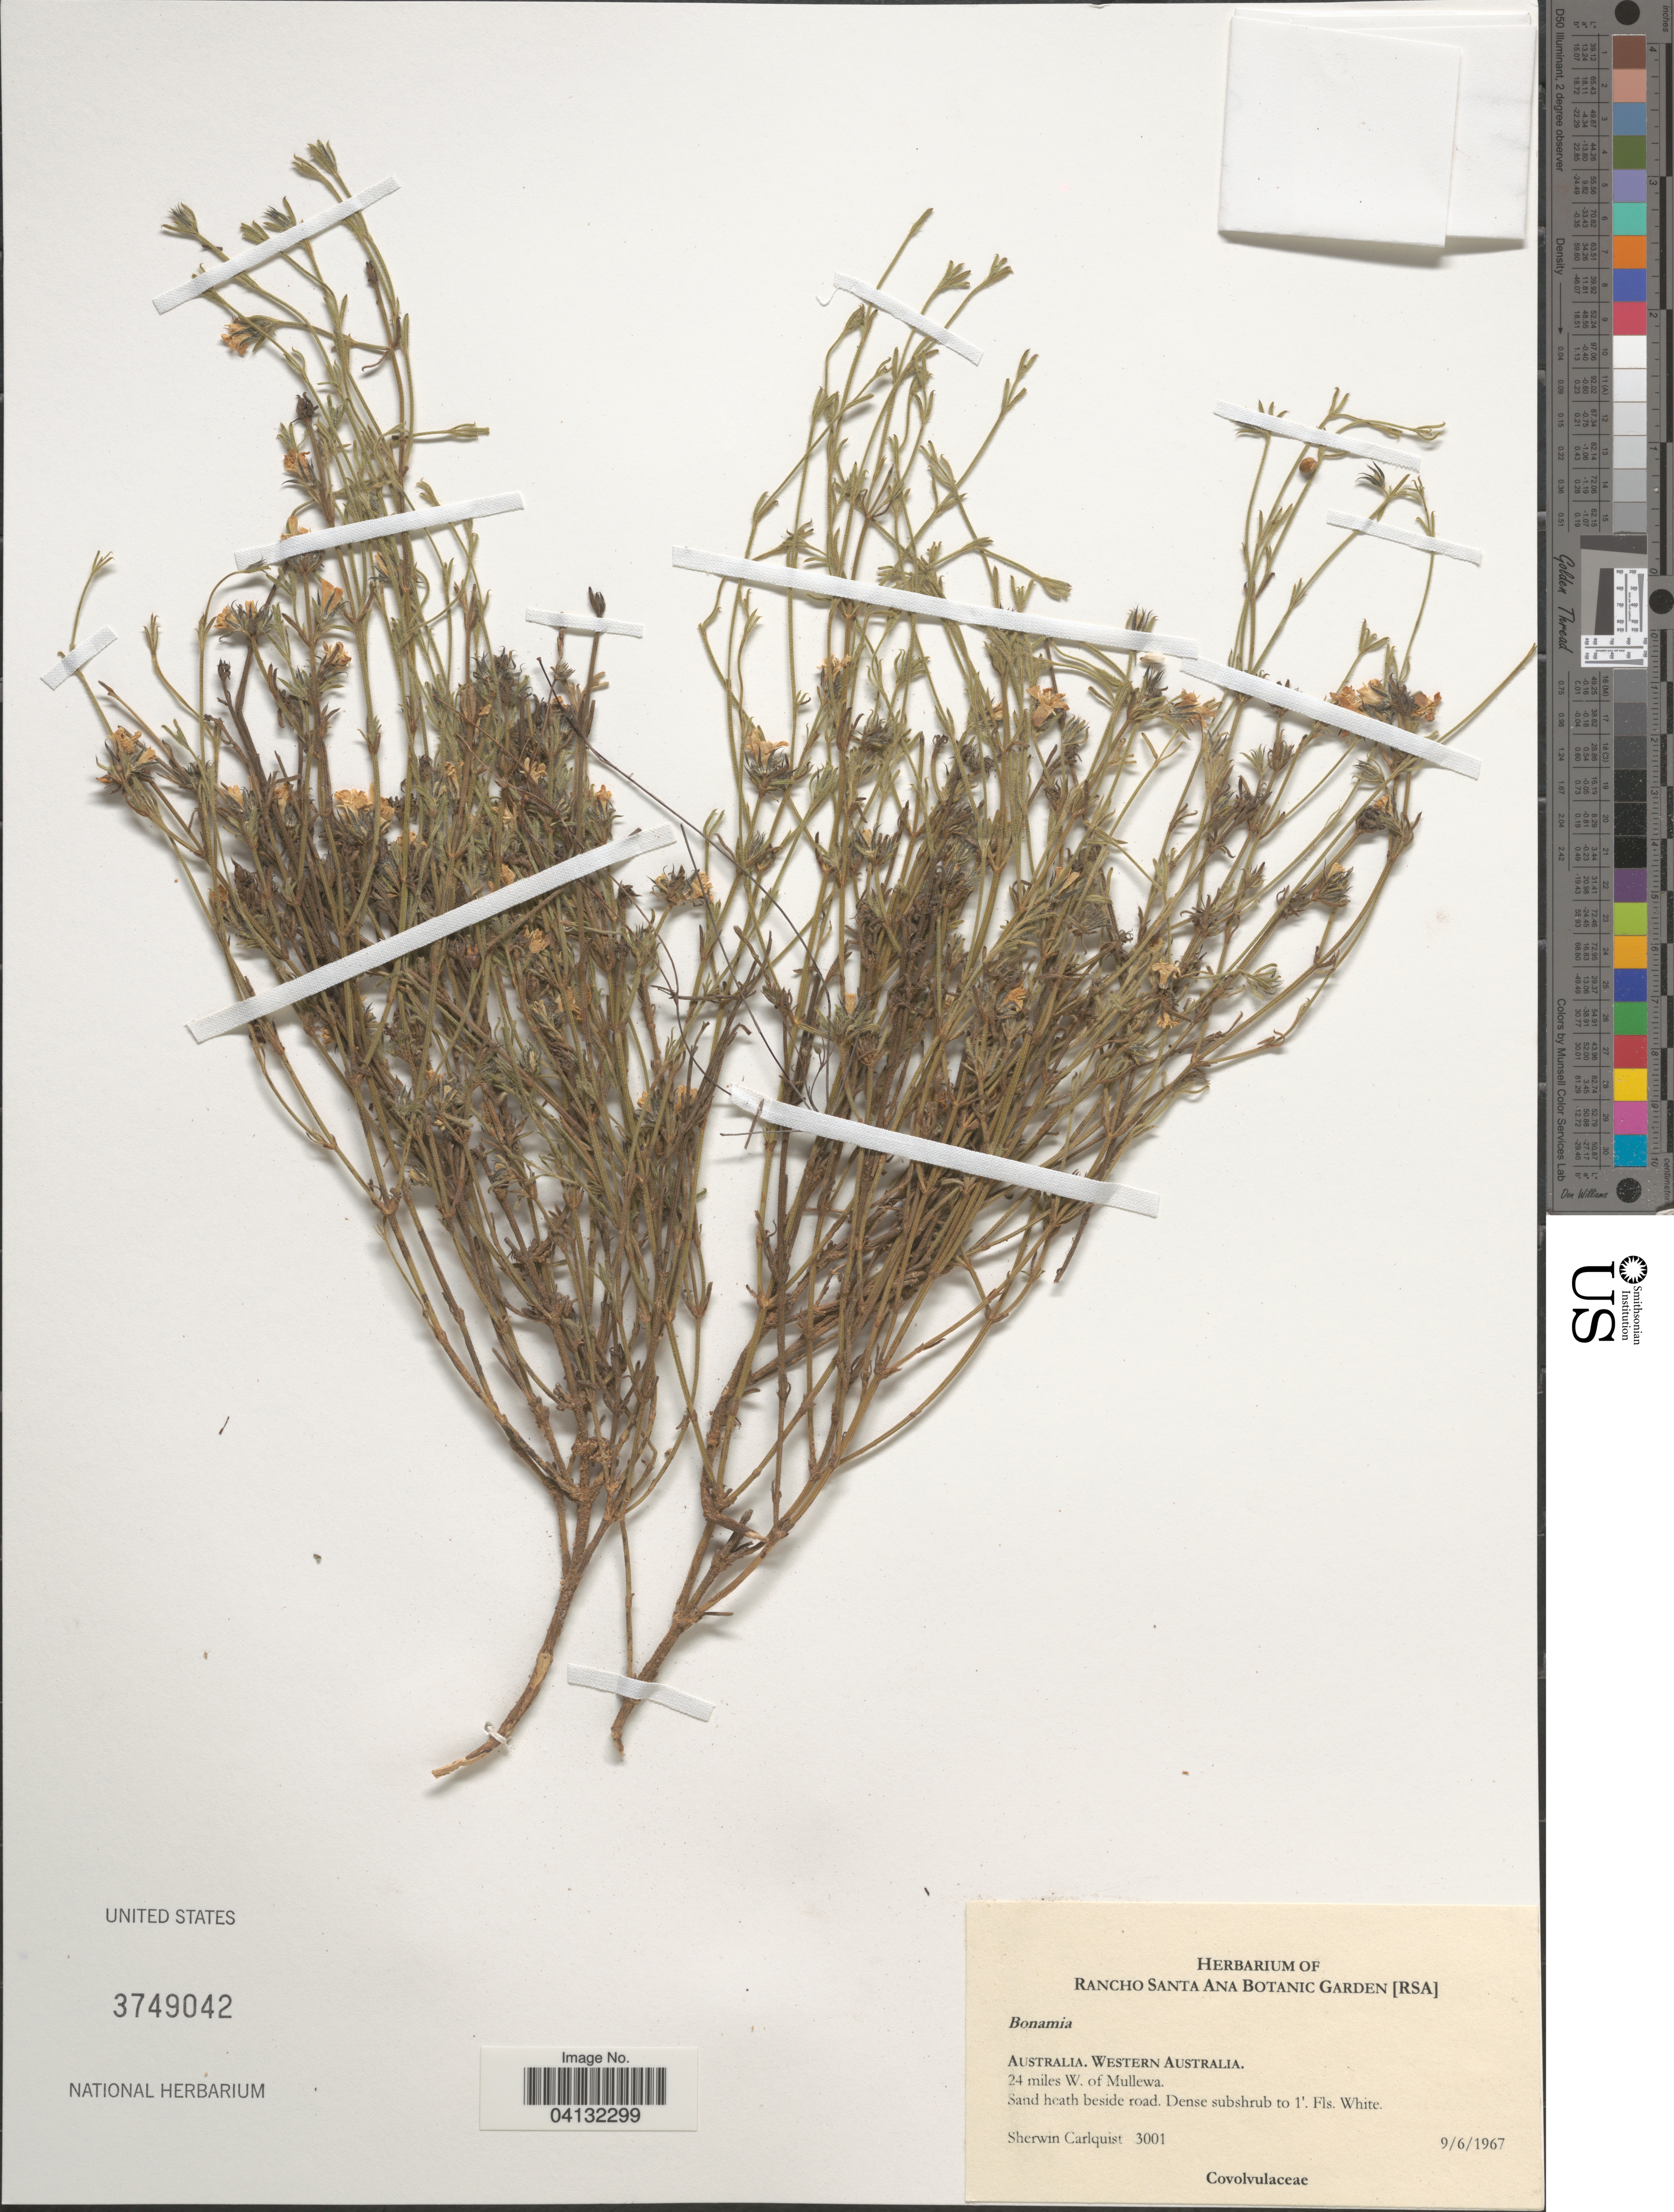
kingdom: Plantae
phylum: Tracheophyta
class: Magnoliopsida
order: Gentianales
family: Loganiaceae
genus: Orianthera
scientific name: Orianthera spermacocea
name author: (F. Muell.) C.S.P. Foster & B.J. Conn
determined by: Hislop, M., (PERTH), Western Australian Herbarium (AUSTRALIA)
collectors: S. Carlquist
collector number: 3001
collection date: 1967-09-06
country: Australia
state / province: Western Australia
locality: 24 miles W. of Mullewa.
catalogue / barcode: US 3749042